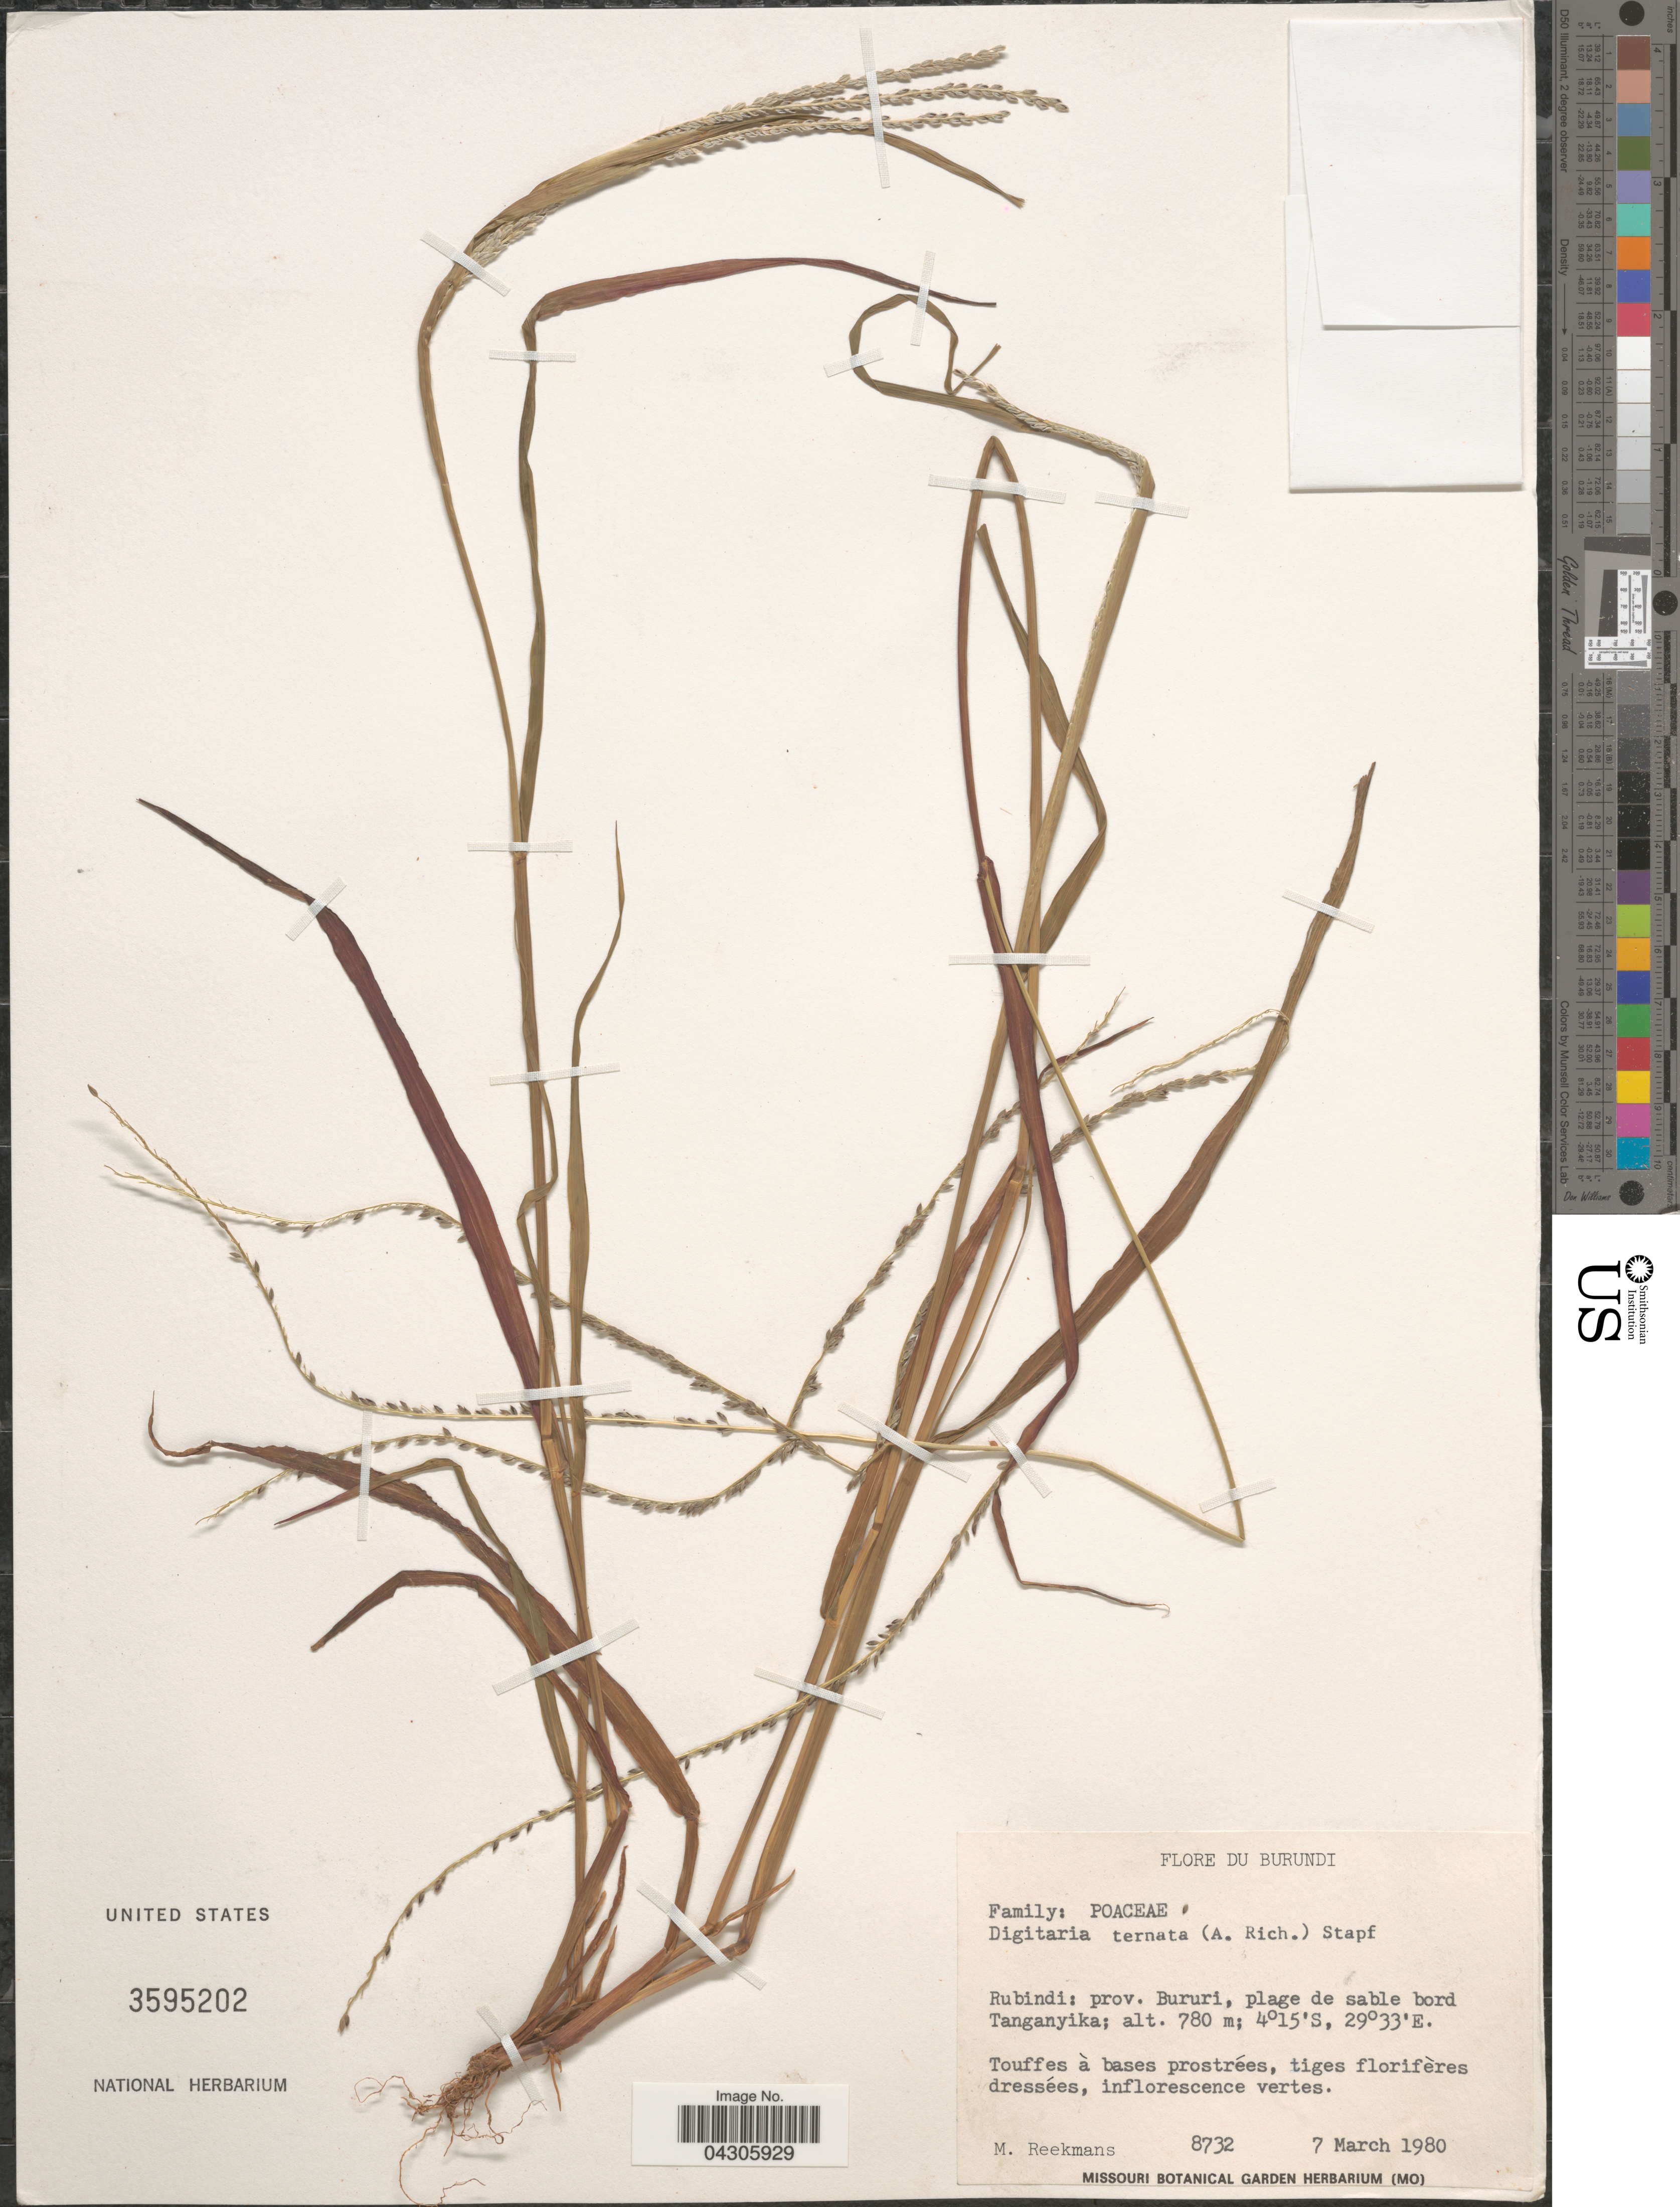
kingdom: Plantae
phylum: Tracheophyta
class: Liliopsida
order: Poales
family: Poaceae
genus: Digitaria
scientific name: Digitaria ternata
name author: (Hochr. ex A. Rich.) Stapf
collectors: M. Reekmans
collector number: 8732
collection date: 1980-03-07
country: Burundi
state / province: Bururi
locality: Rubindi: plage de sable bord Tanganyika.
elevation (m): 780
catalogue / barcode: US 3595202